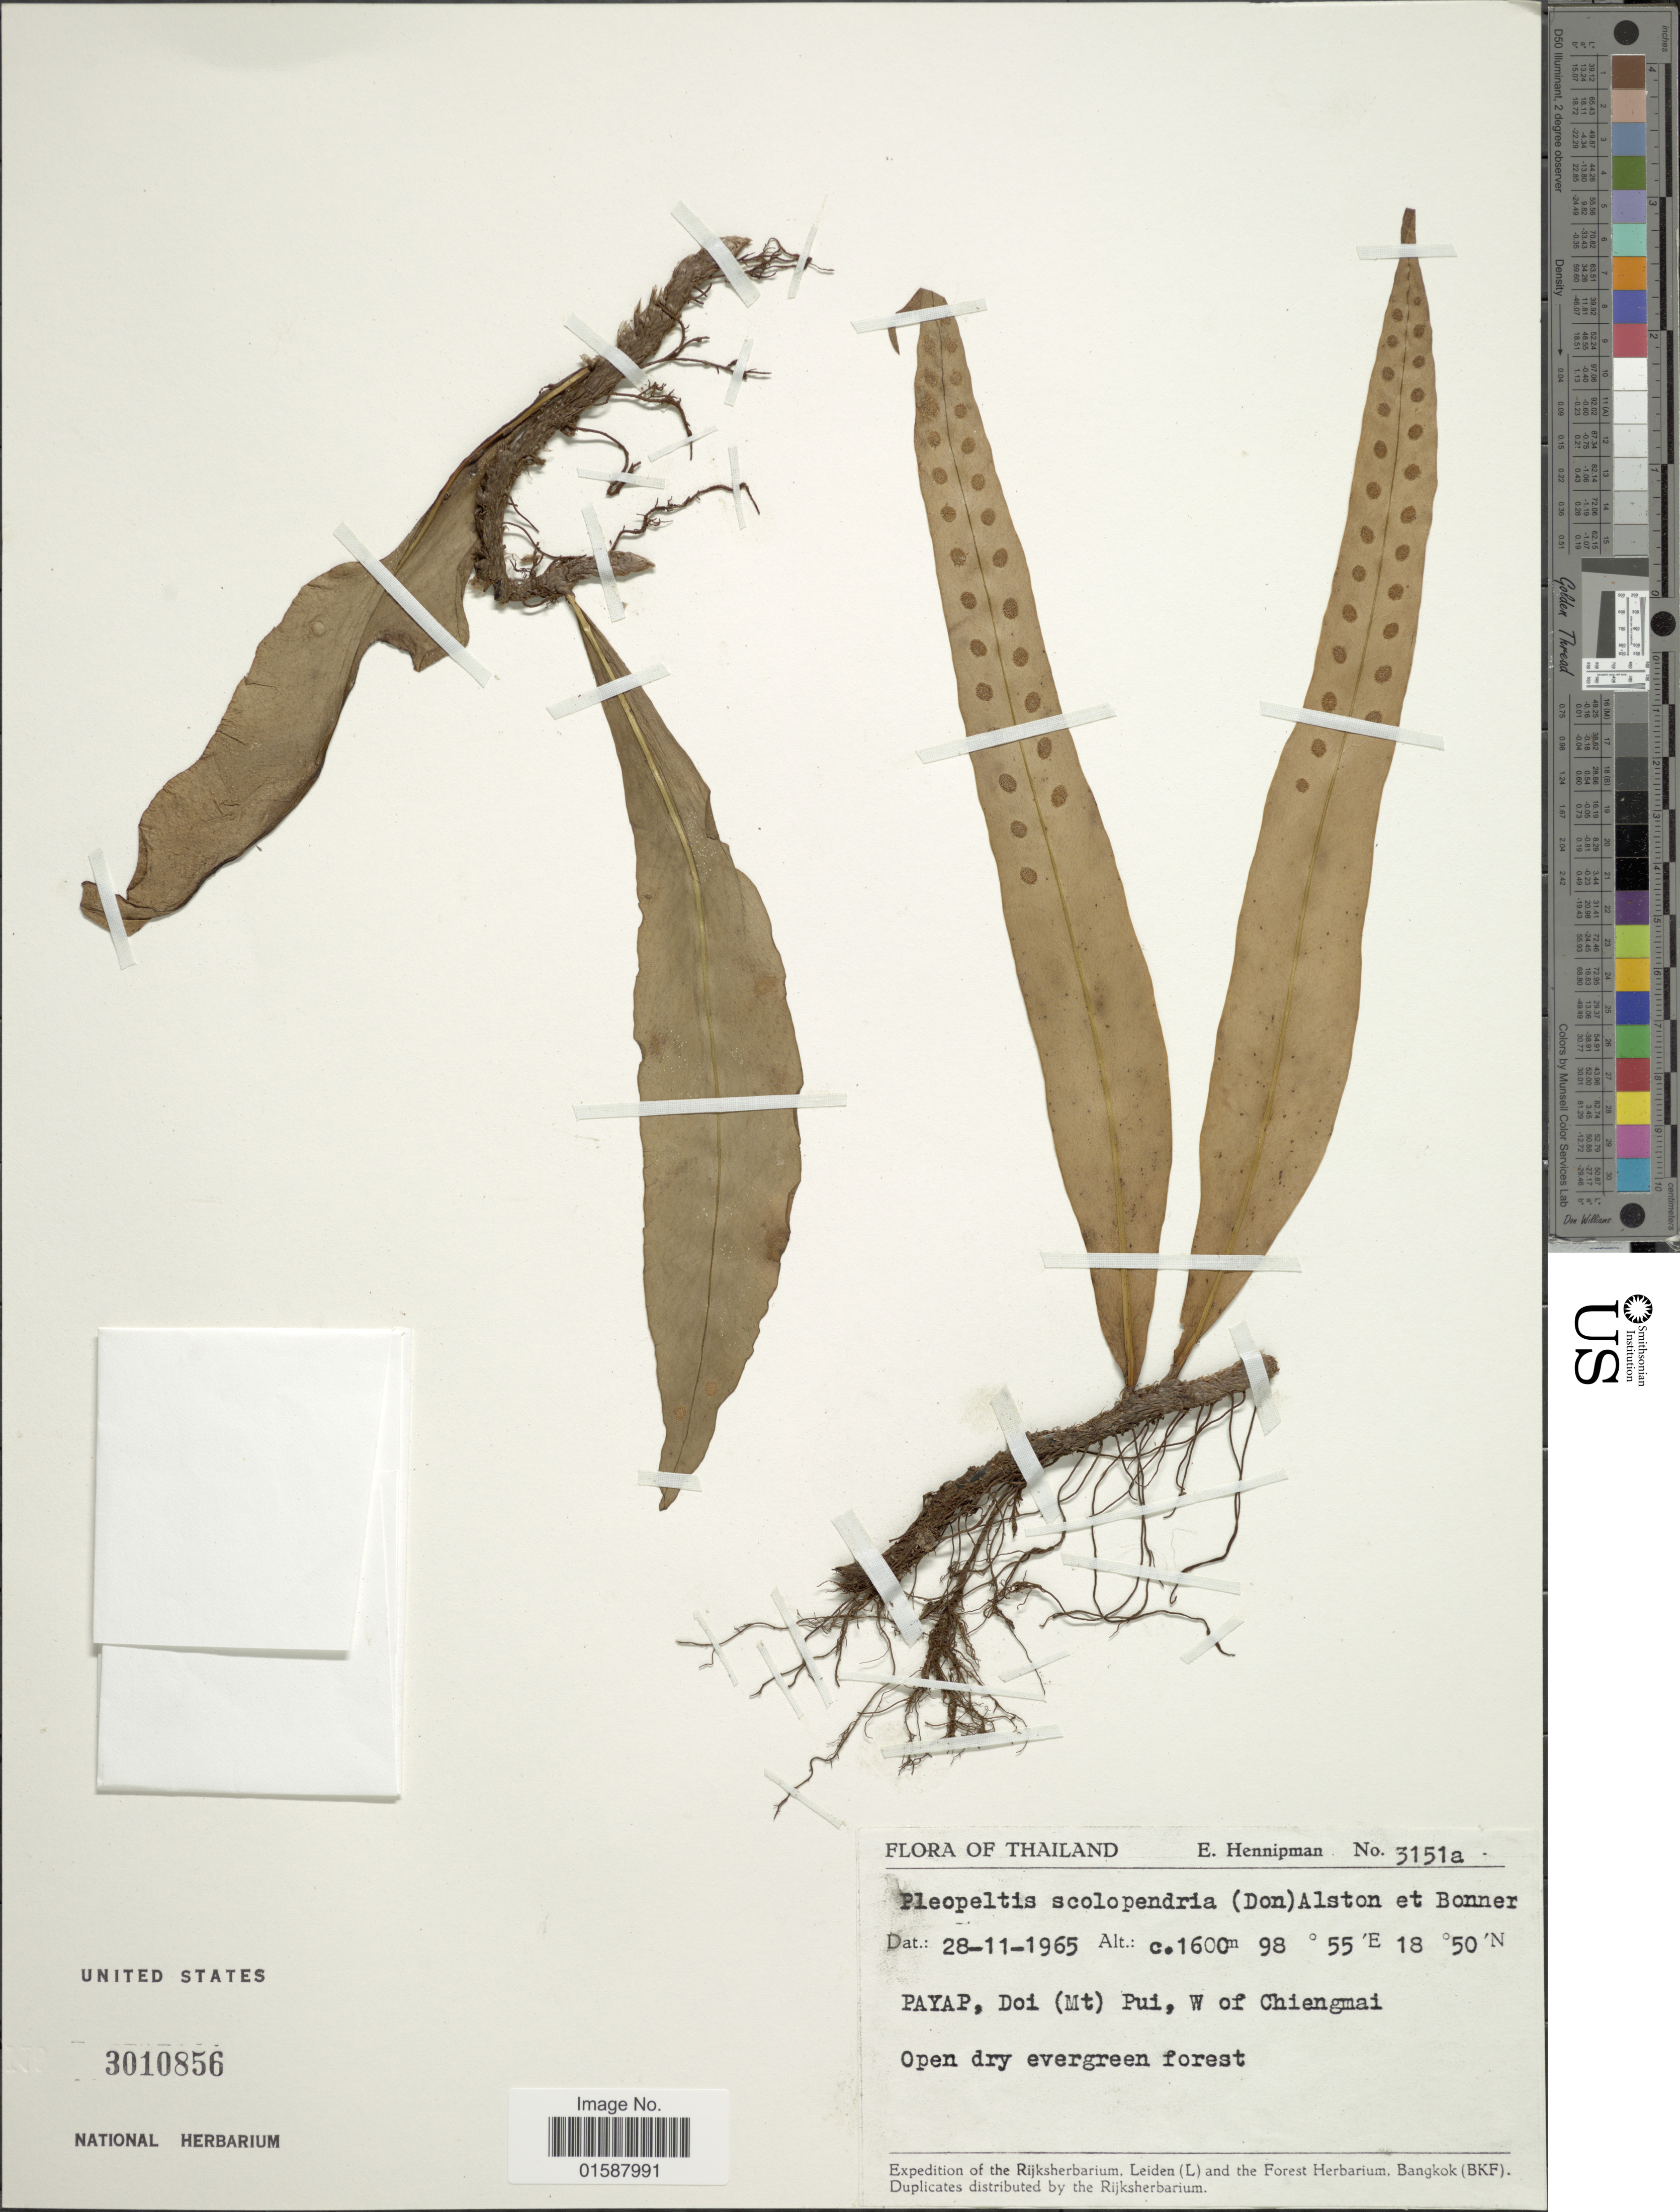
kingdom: Plantae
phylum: Tracheophyta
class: Polypodiopsida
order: Polypodiales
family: Polypodiaceae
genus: Lepisorus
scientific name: Lepisorus scolopendrium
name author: (Buch.-Ham. ex D. Don) Mehra & Bir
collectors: E. Hennipman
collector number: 3151a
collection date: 1965-11-28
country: Thailand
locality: Payap, Doi (Mt) Pui, W of Chiengmai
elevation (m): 1600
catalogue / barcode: US 3010856